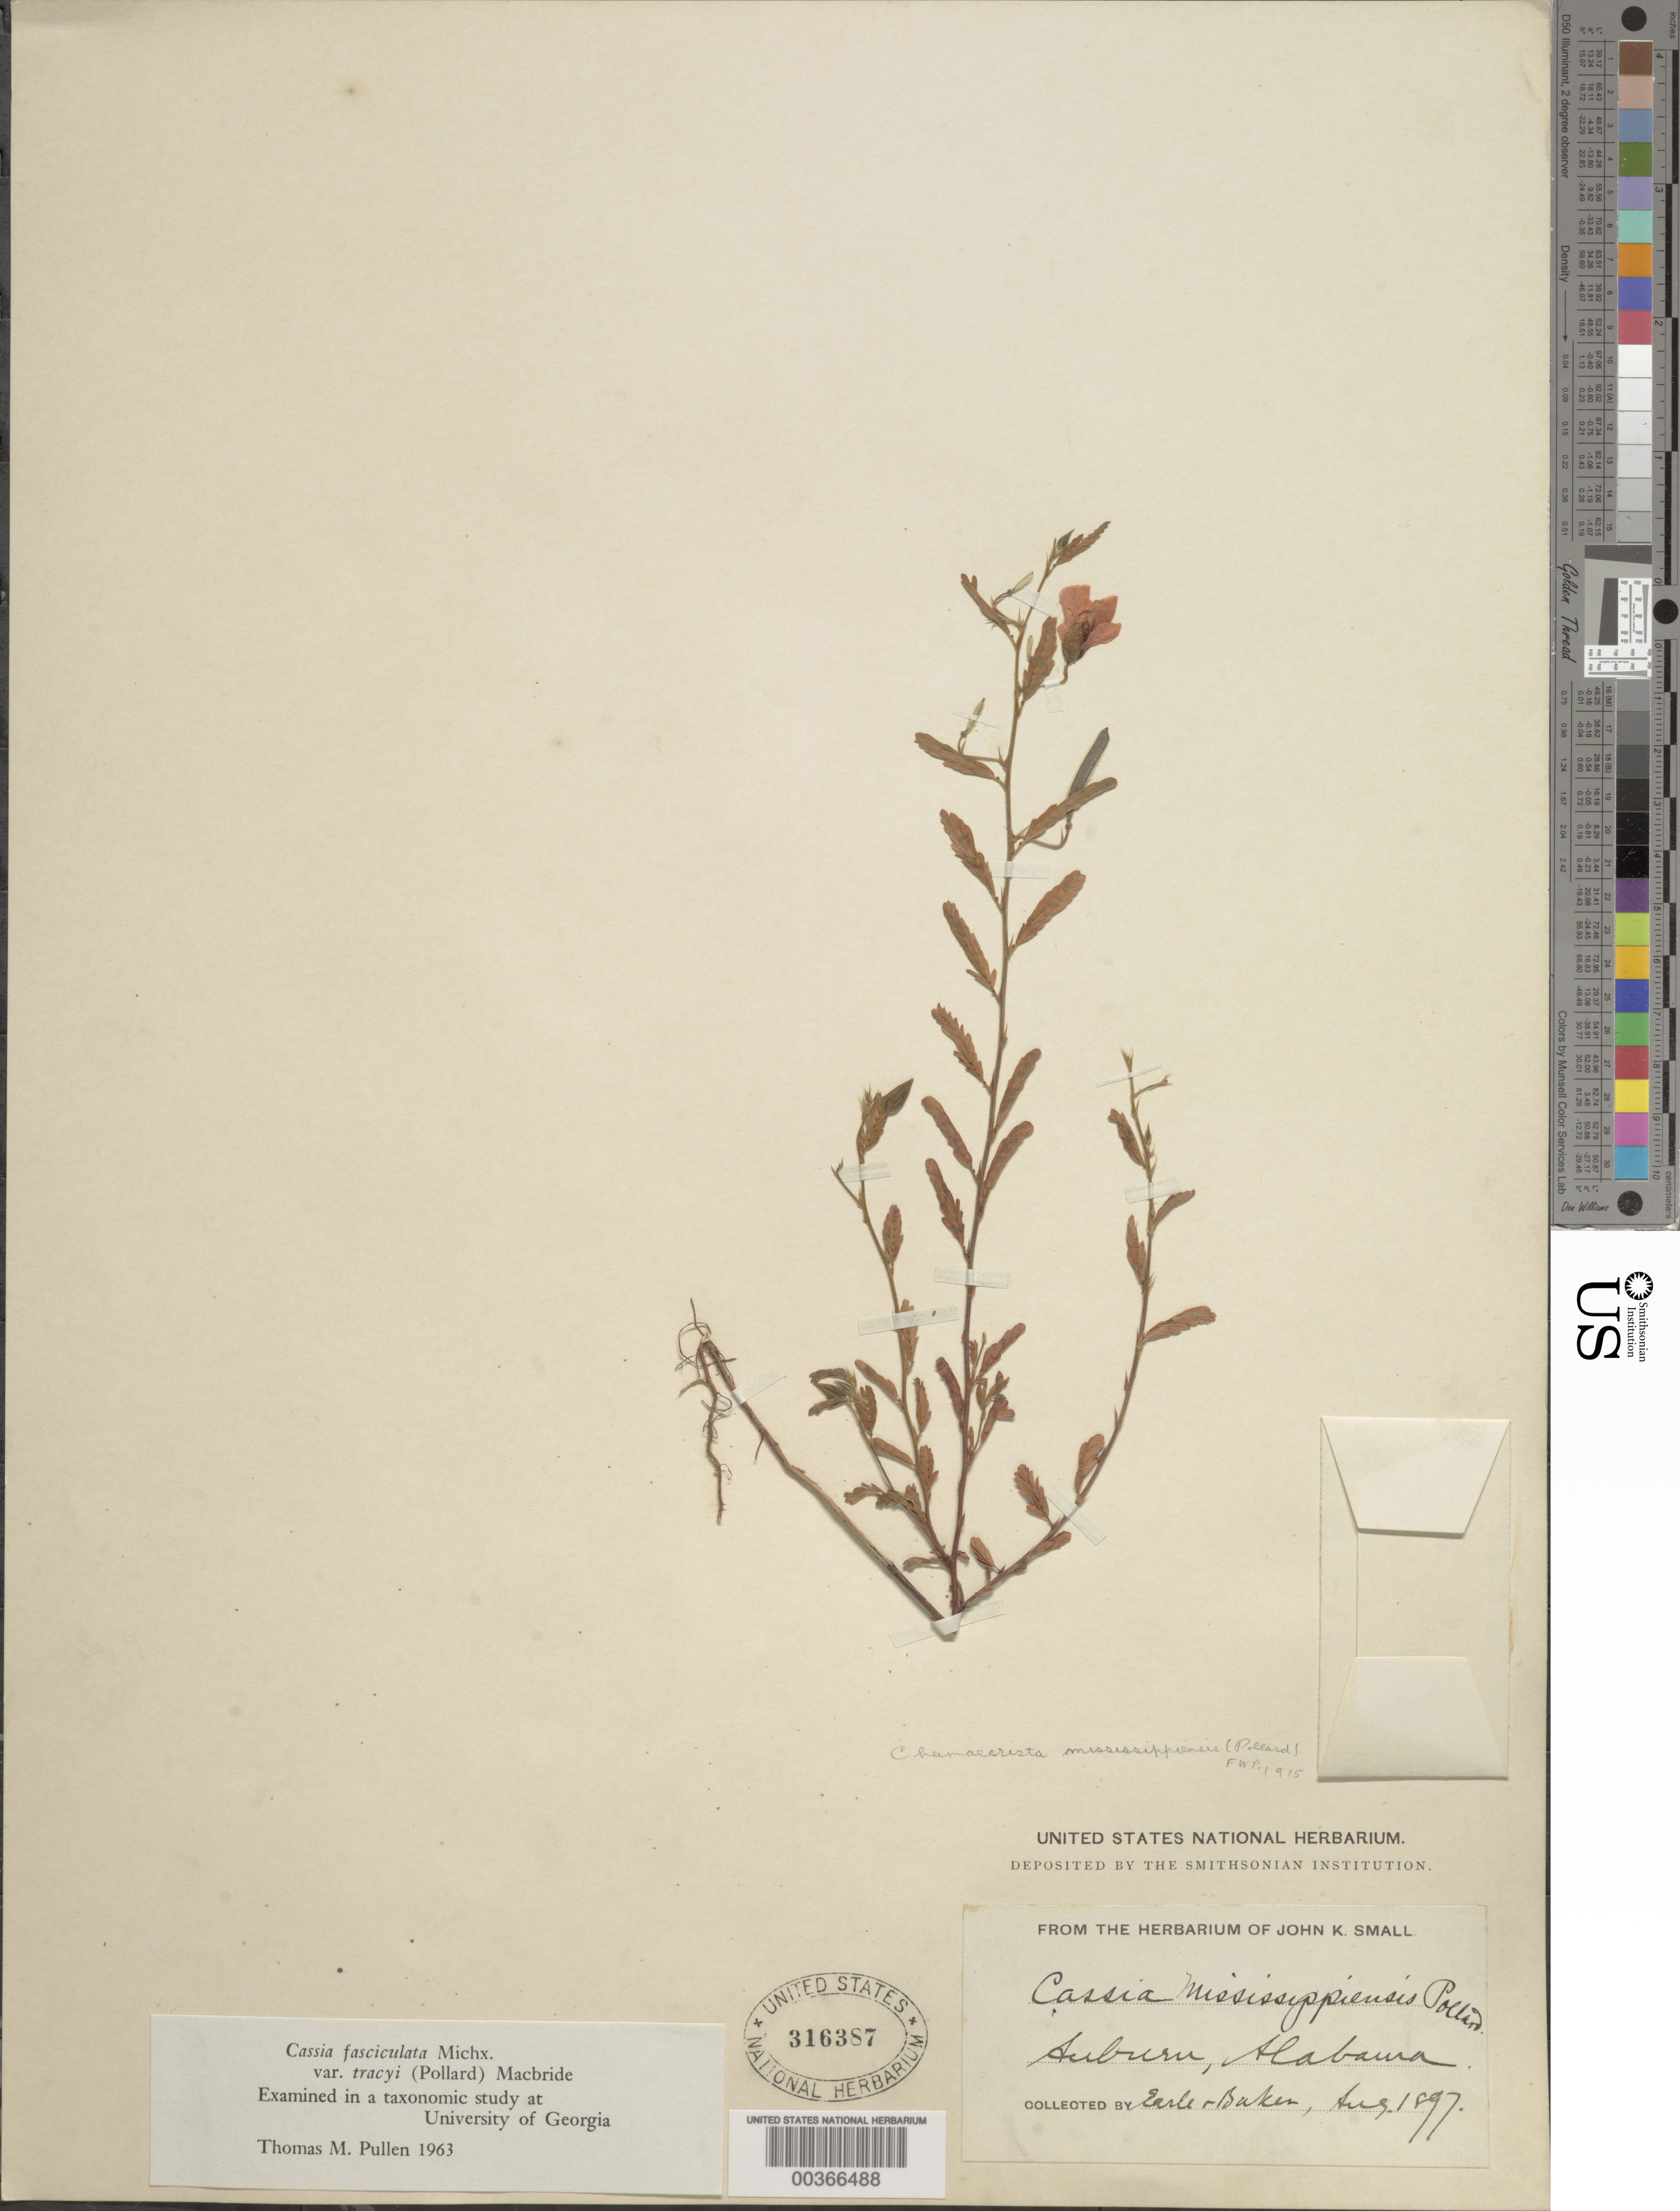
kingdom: Plantae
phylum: Tracheophyta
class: Magnoliopsida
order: Fabales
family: Fabaceae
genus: Chamaecrista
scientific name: Chamaecrista fasciculata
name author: (Michx.) Greene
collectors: -. Earle & -- Baker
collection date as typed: Aug 1897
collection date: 1897-08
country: United States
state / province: Alabama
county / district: Lee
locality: Auburn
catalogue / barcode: US 316387